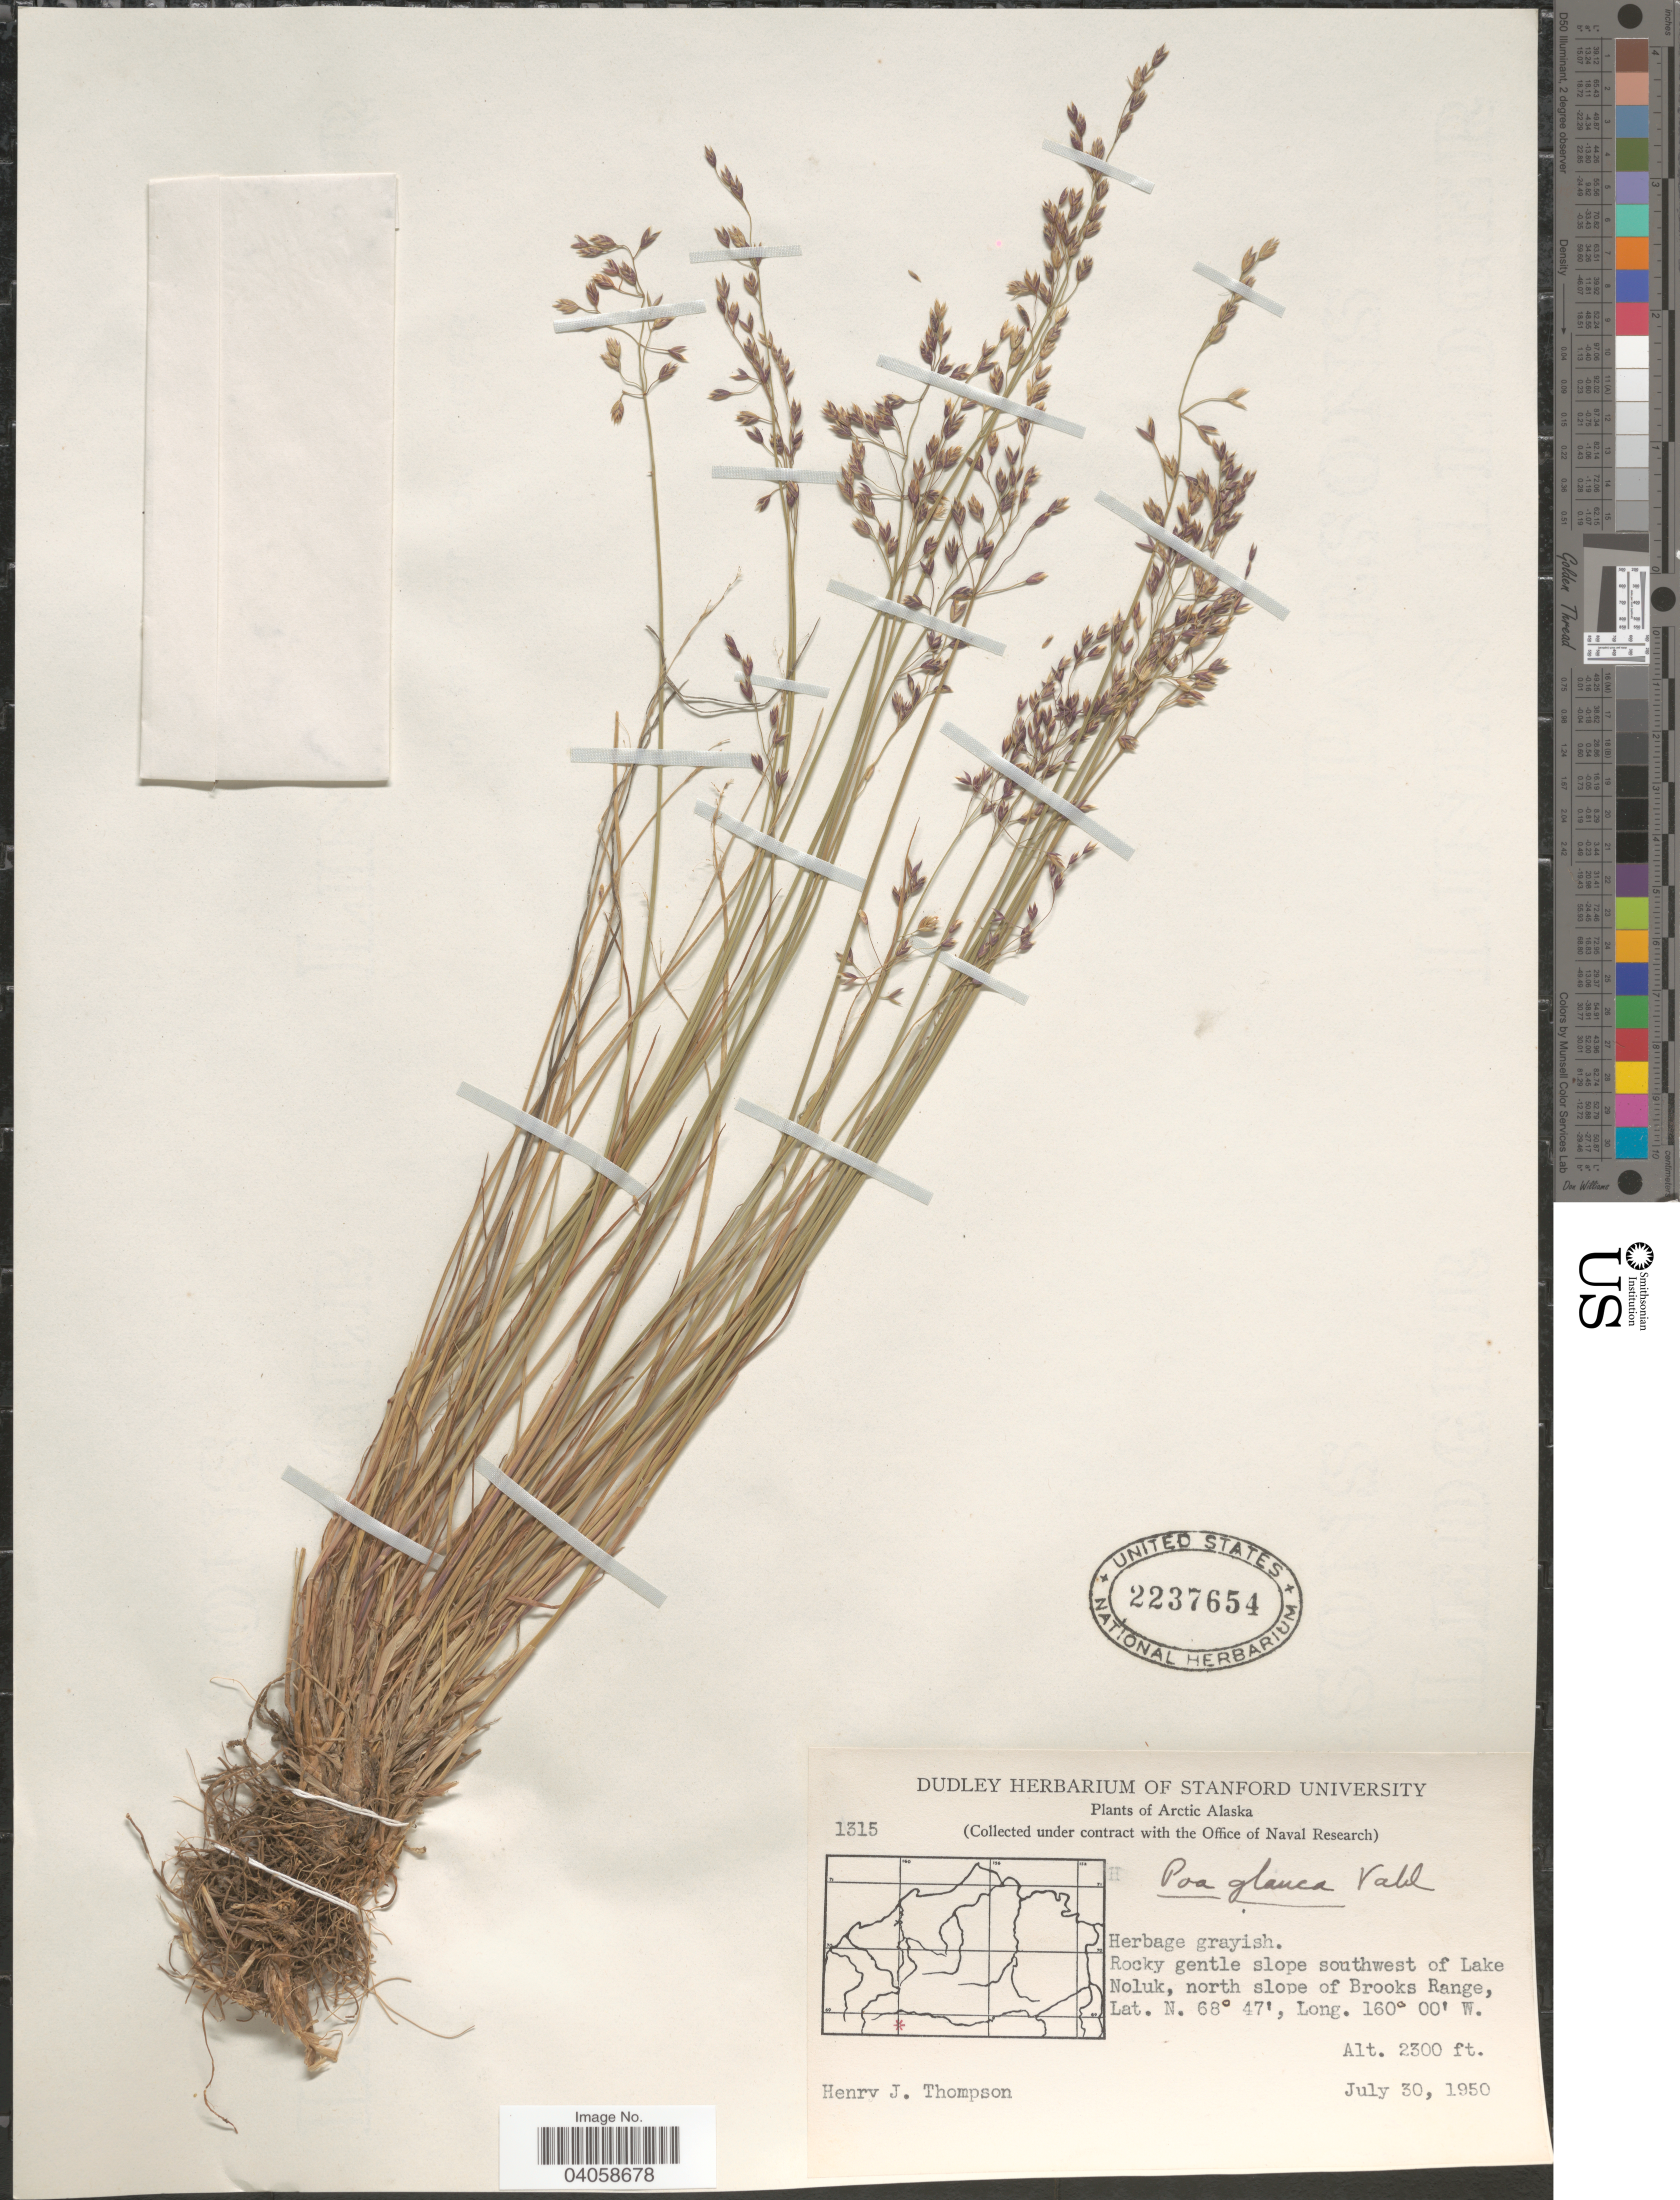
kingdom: Plantae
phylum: Tracheophyta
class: Liliopsida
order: Poales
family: Poaceae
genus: Poa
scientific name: Poa glauca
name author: Vahl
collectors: H. J. Thompson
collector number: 1315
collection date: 1950-07-30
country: United States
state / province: Alaska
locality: Arctic Alaska. Rocky gentle slope southwest of Lake Noluk, north slope of Brooks Range.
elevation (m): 701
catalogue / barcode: US 2237654